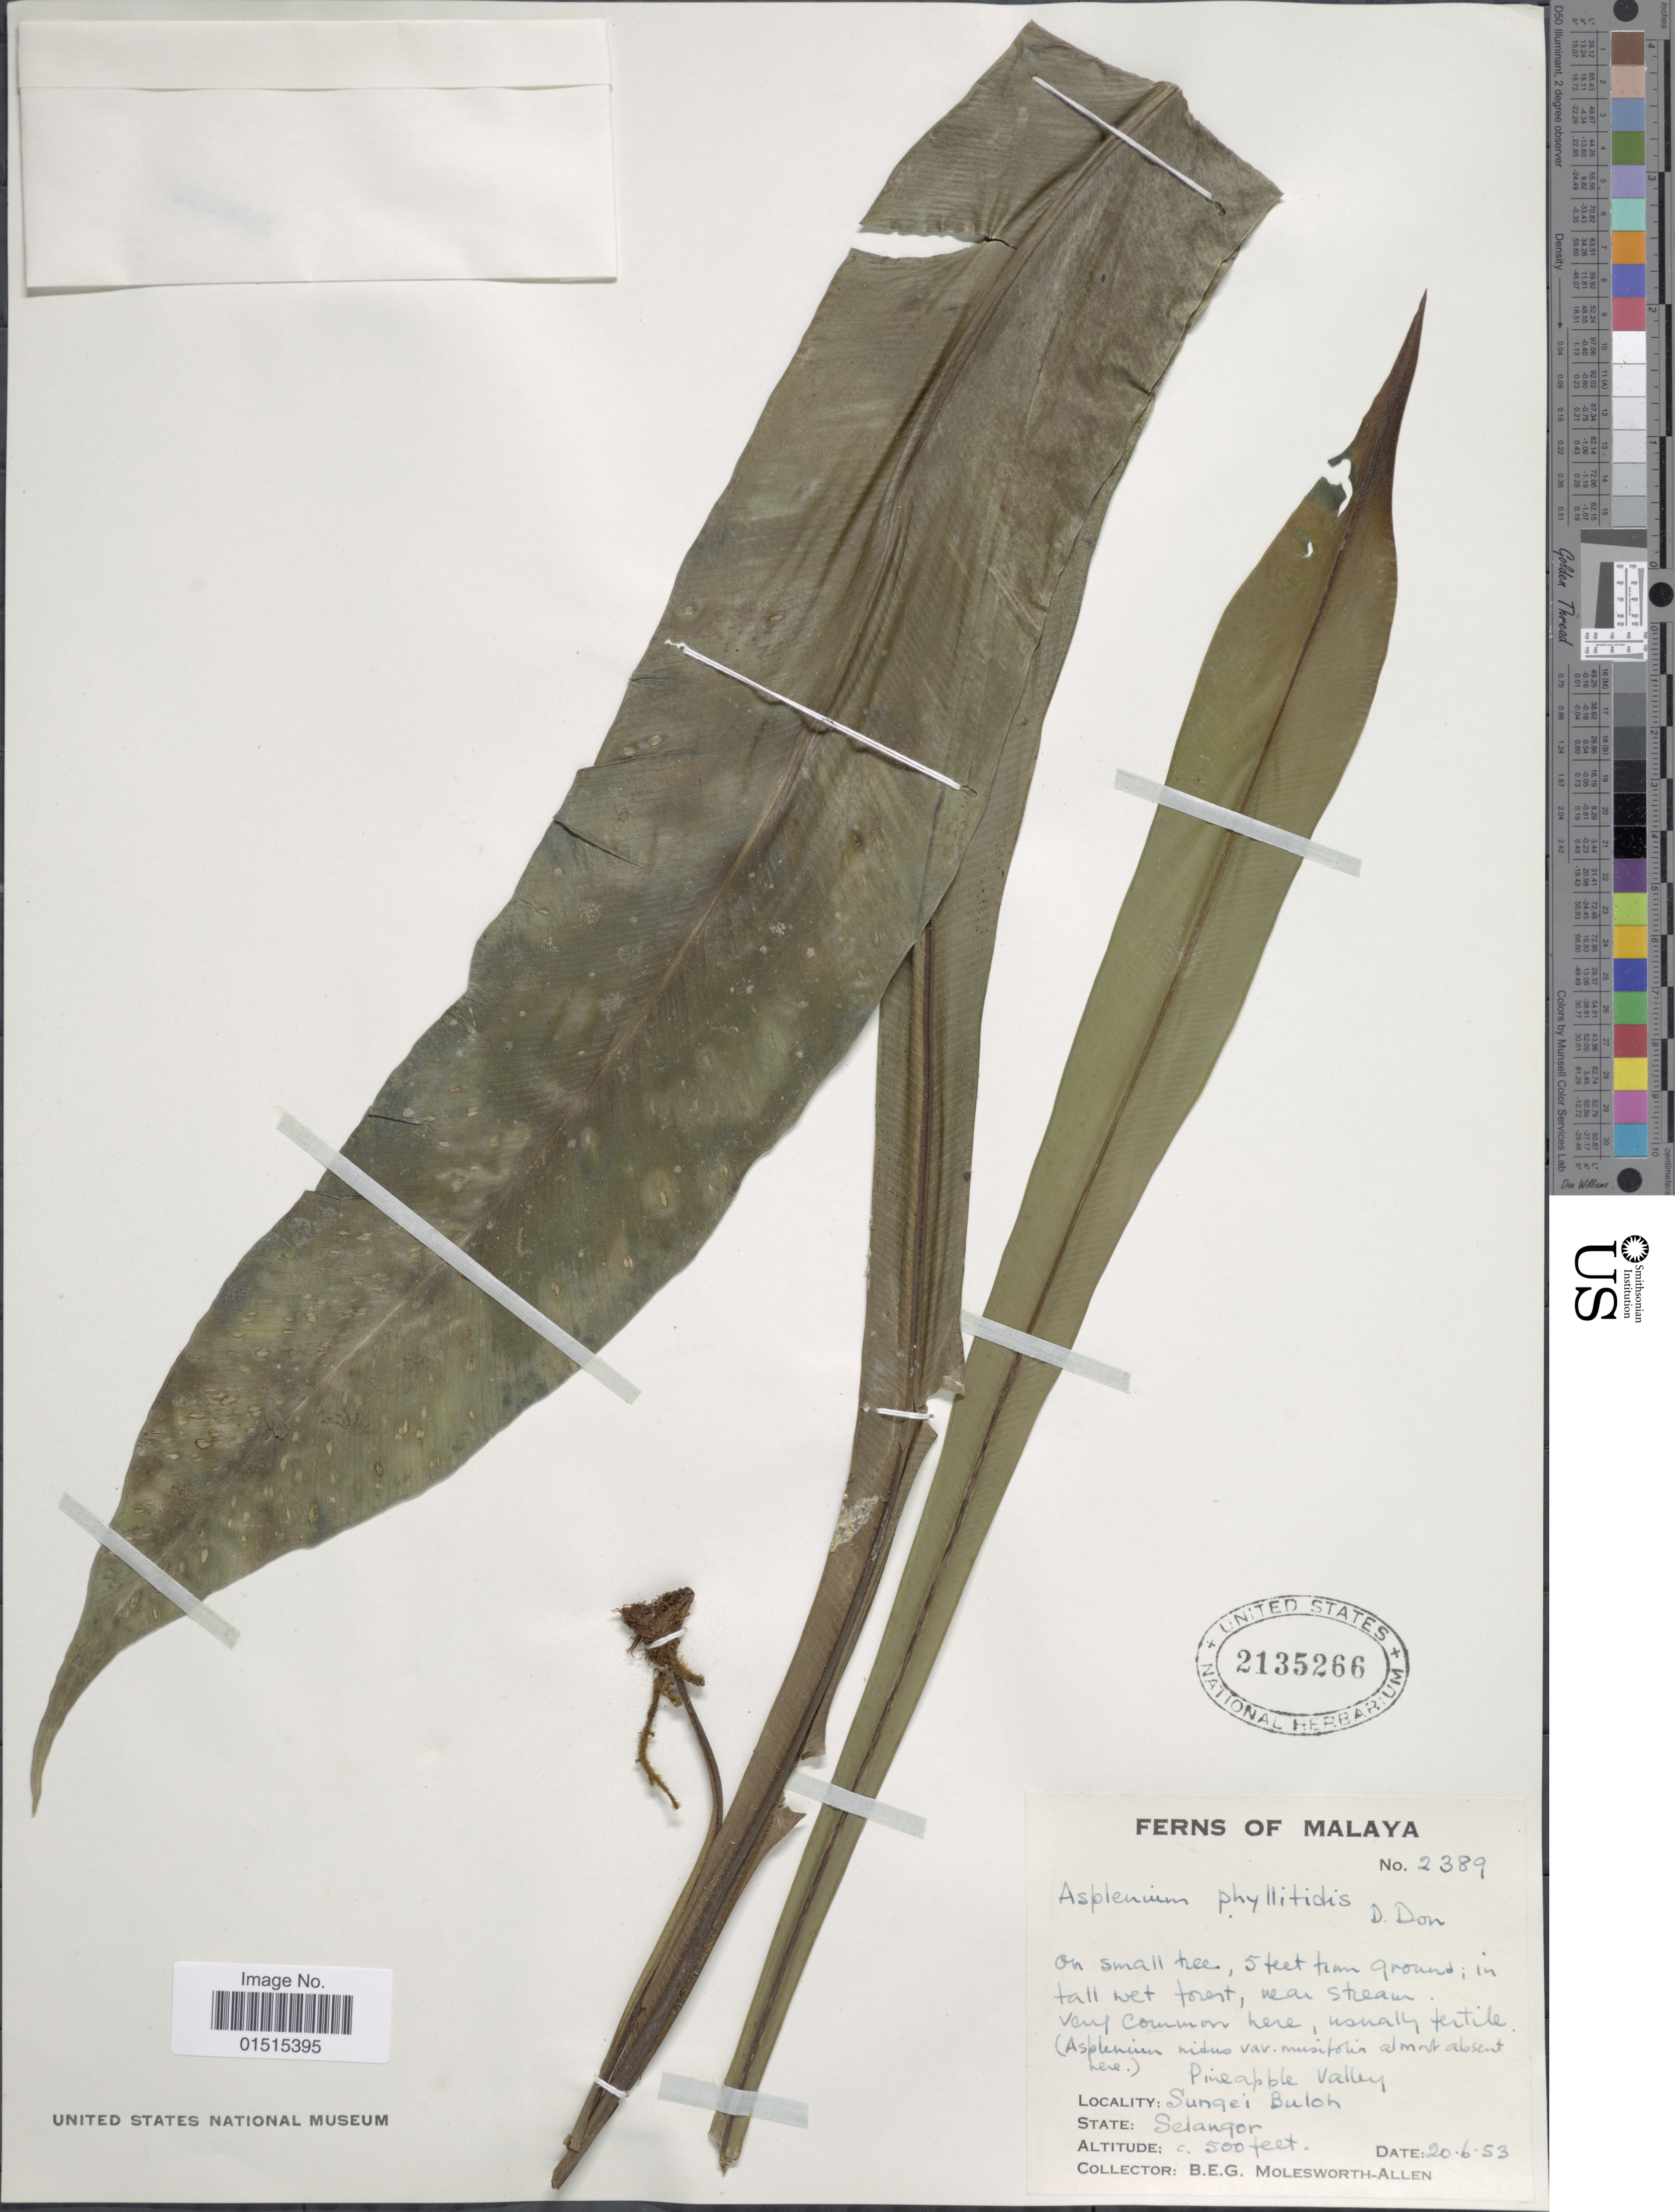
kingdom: Plantae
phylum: Tracheophyta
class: Polypodiopsida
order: Polypodiales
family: Aspleniaceae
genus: Asplenium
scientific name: Asplenium phyllitidis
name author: D. Don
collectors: B. E. G. Molesworth-Allen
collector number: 2389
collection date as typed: Transcribed d/m/y: 20/6/53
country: Malaysia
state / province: Selangor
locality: Malaya, Sungei Buloh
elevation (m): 152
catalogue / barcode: US 2135266